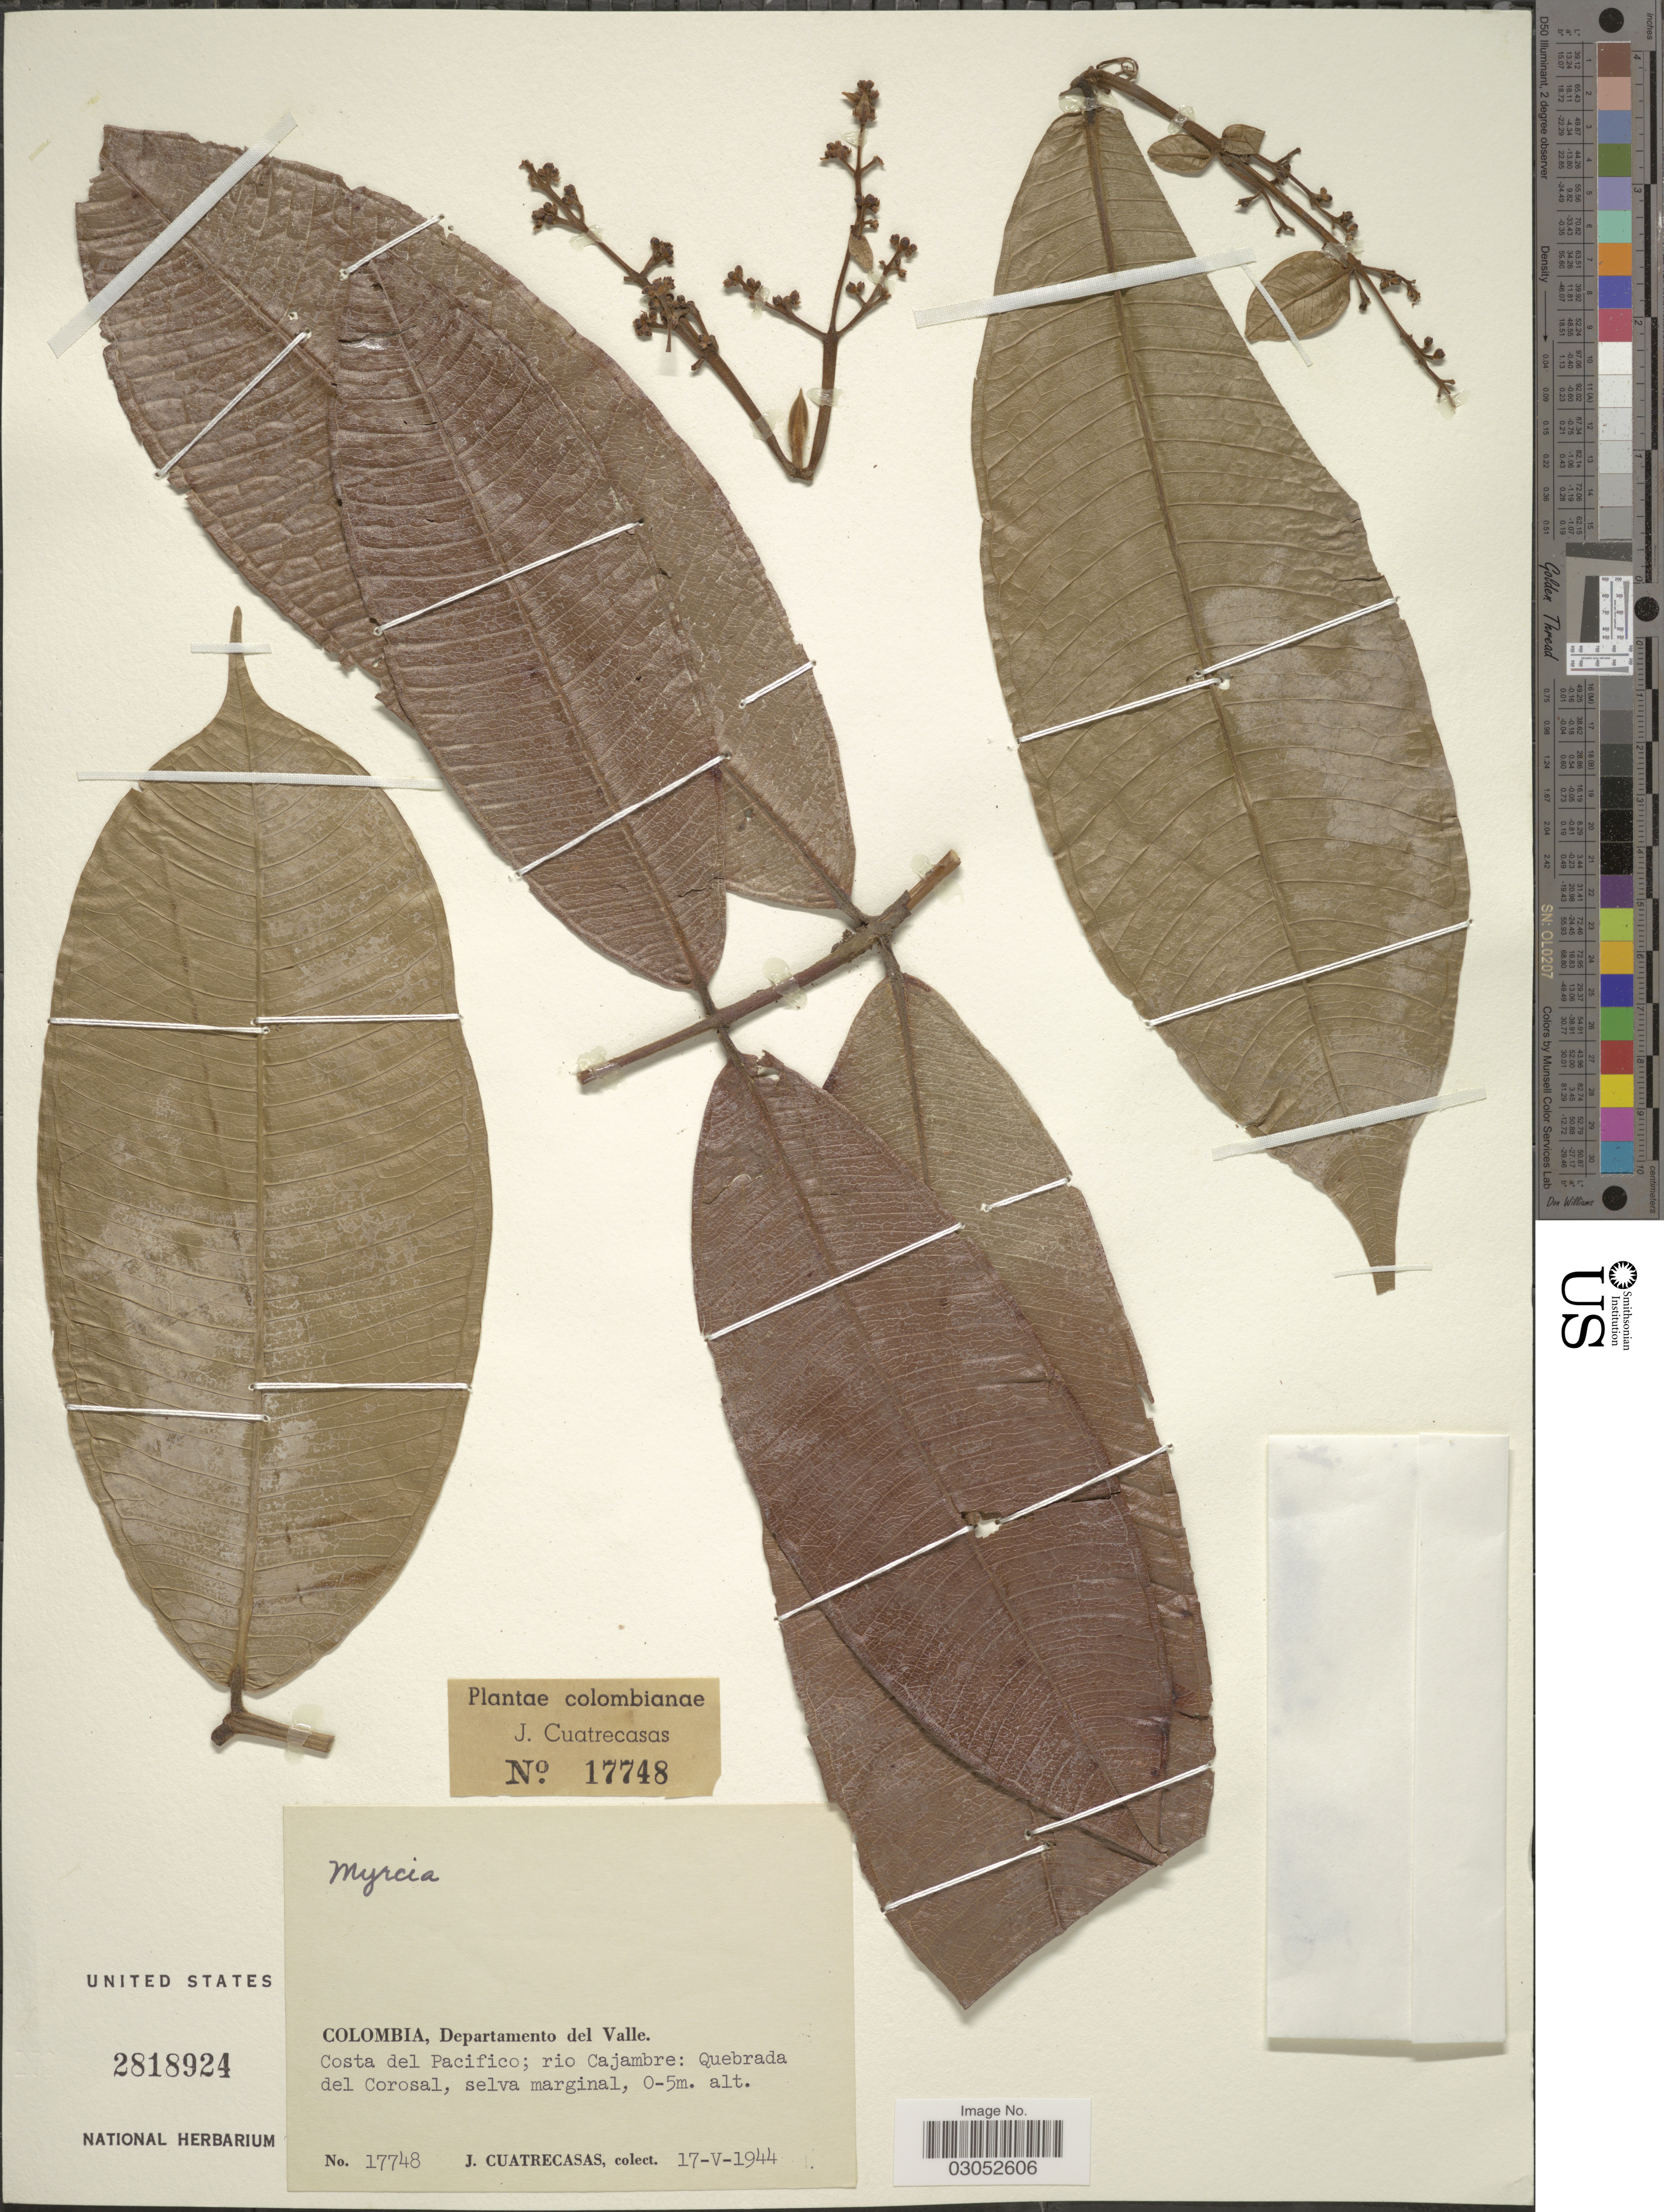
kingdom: Plantae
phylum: Tracheophyta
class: Magnoliopsida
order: Myrtales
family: Myrtaceae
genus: Myrcia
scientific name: Myrcia sp.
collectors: J. Cuatrecasas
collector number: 17748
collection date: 1944-05-17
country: Colombia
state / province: Valle del Cauca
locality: Departamento del Valle. Costa del Pacifico; rio Cajambre: Quebrada del Corosal.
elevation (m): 0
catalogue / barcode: US 2818924